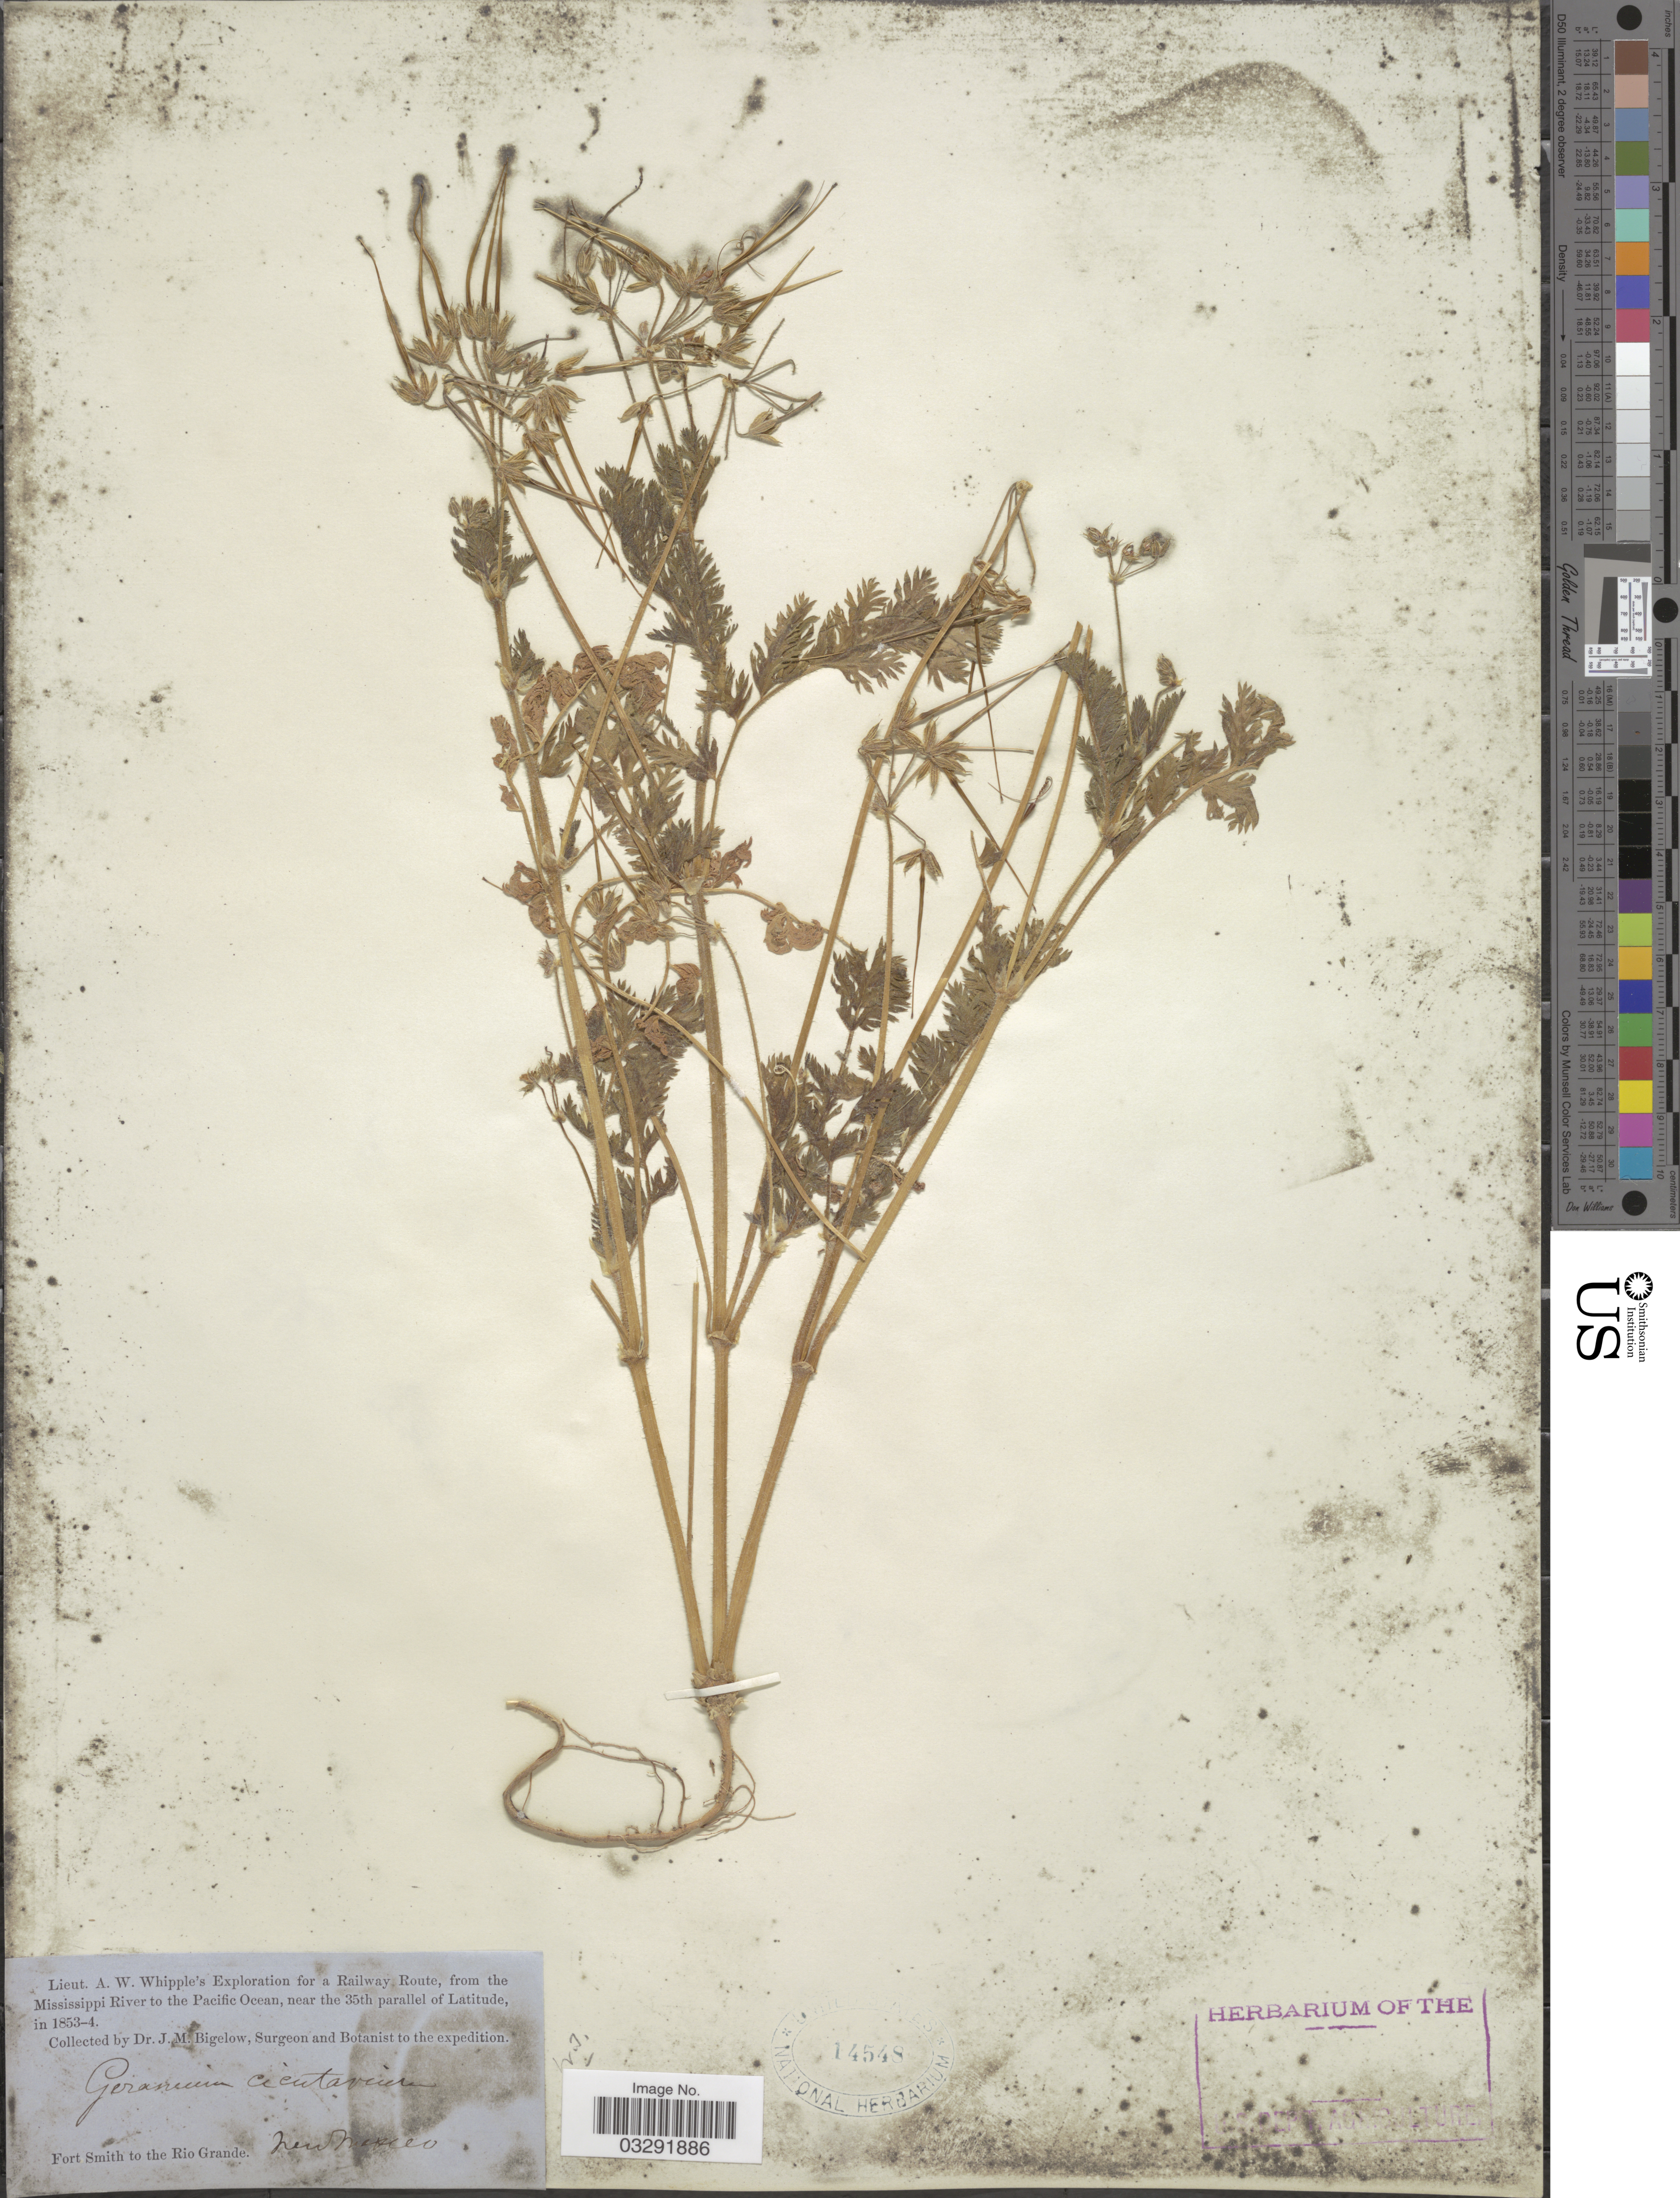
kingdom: Plantae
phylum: Tracheophyta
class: Magnoliopsida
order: Geraniales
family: Geraniaceae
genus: Erodium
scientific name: Erodium cicutarium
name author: (L.) L'Hér.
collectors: J. M. Bigelow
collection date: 1853/1854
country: United States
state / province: New Mexico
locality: Railway Route, from the Mississippi River to the Pacific Ocean. Fort Smith to the Rio Grande.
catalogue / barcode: US 14548